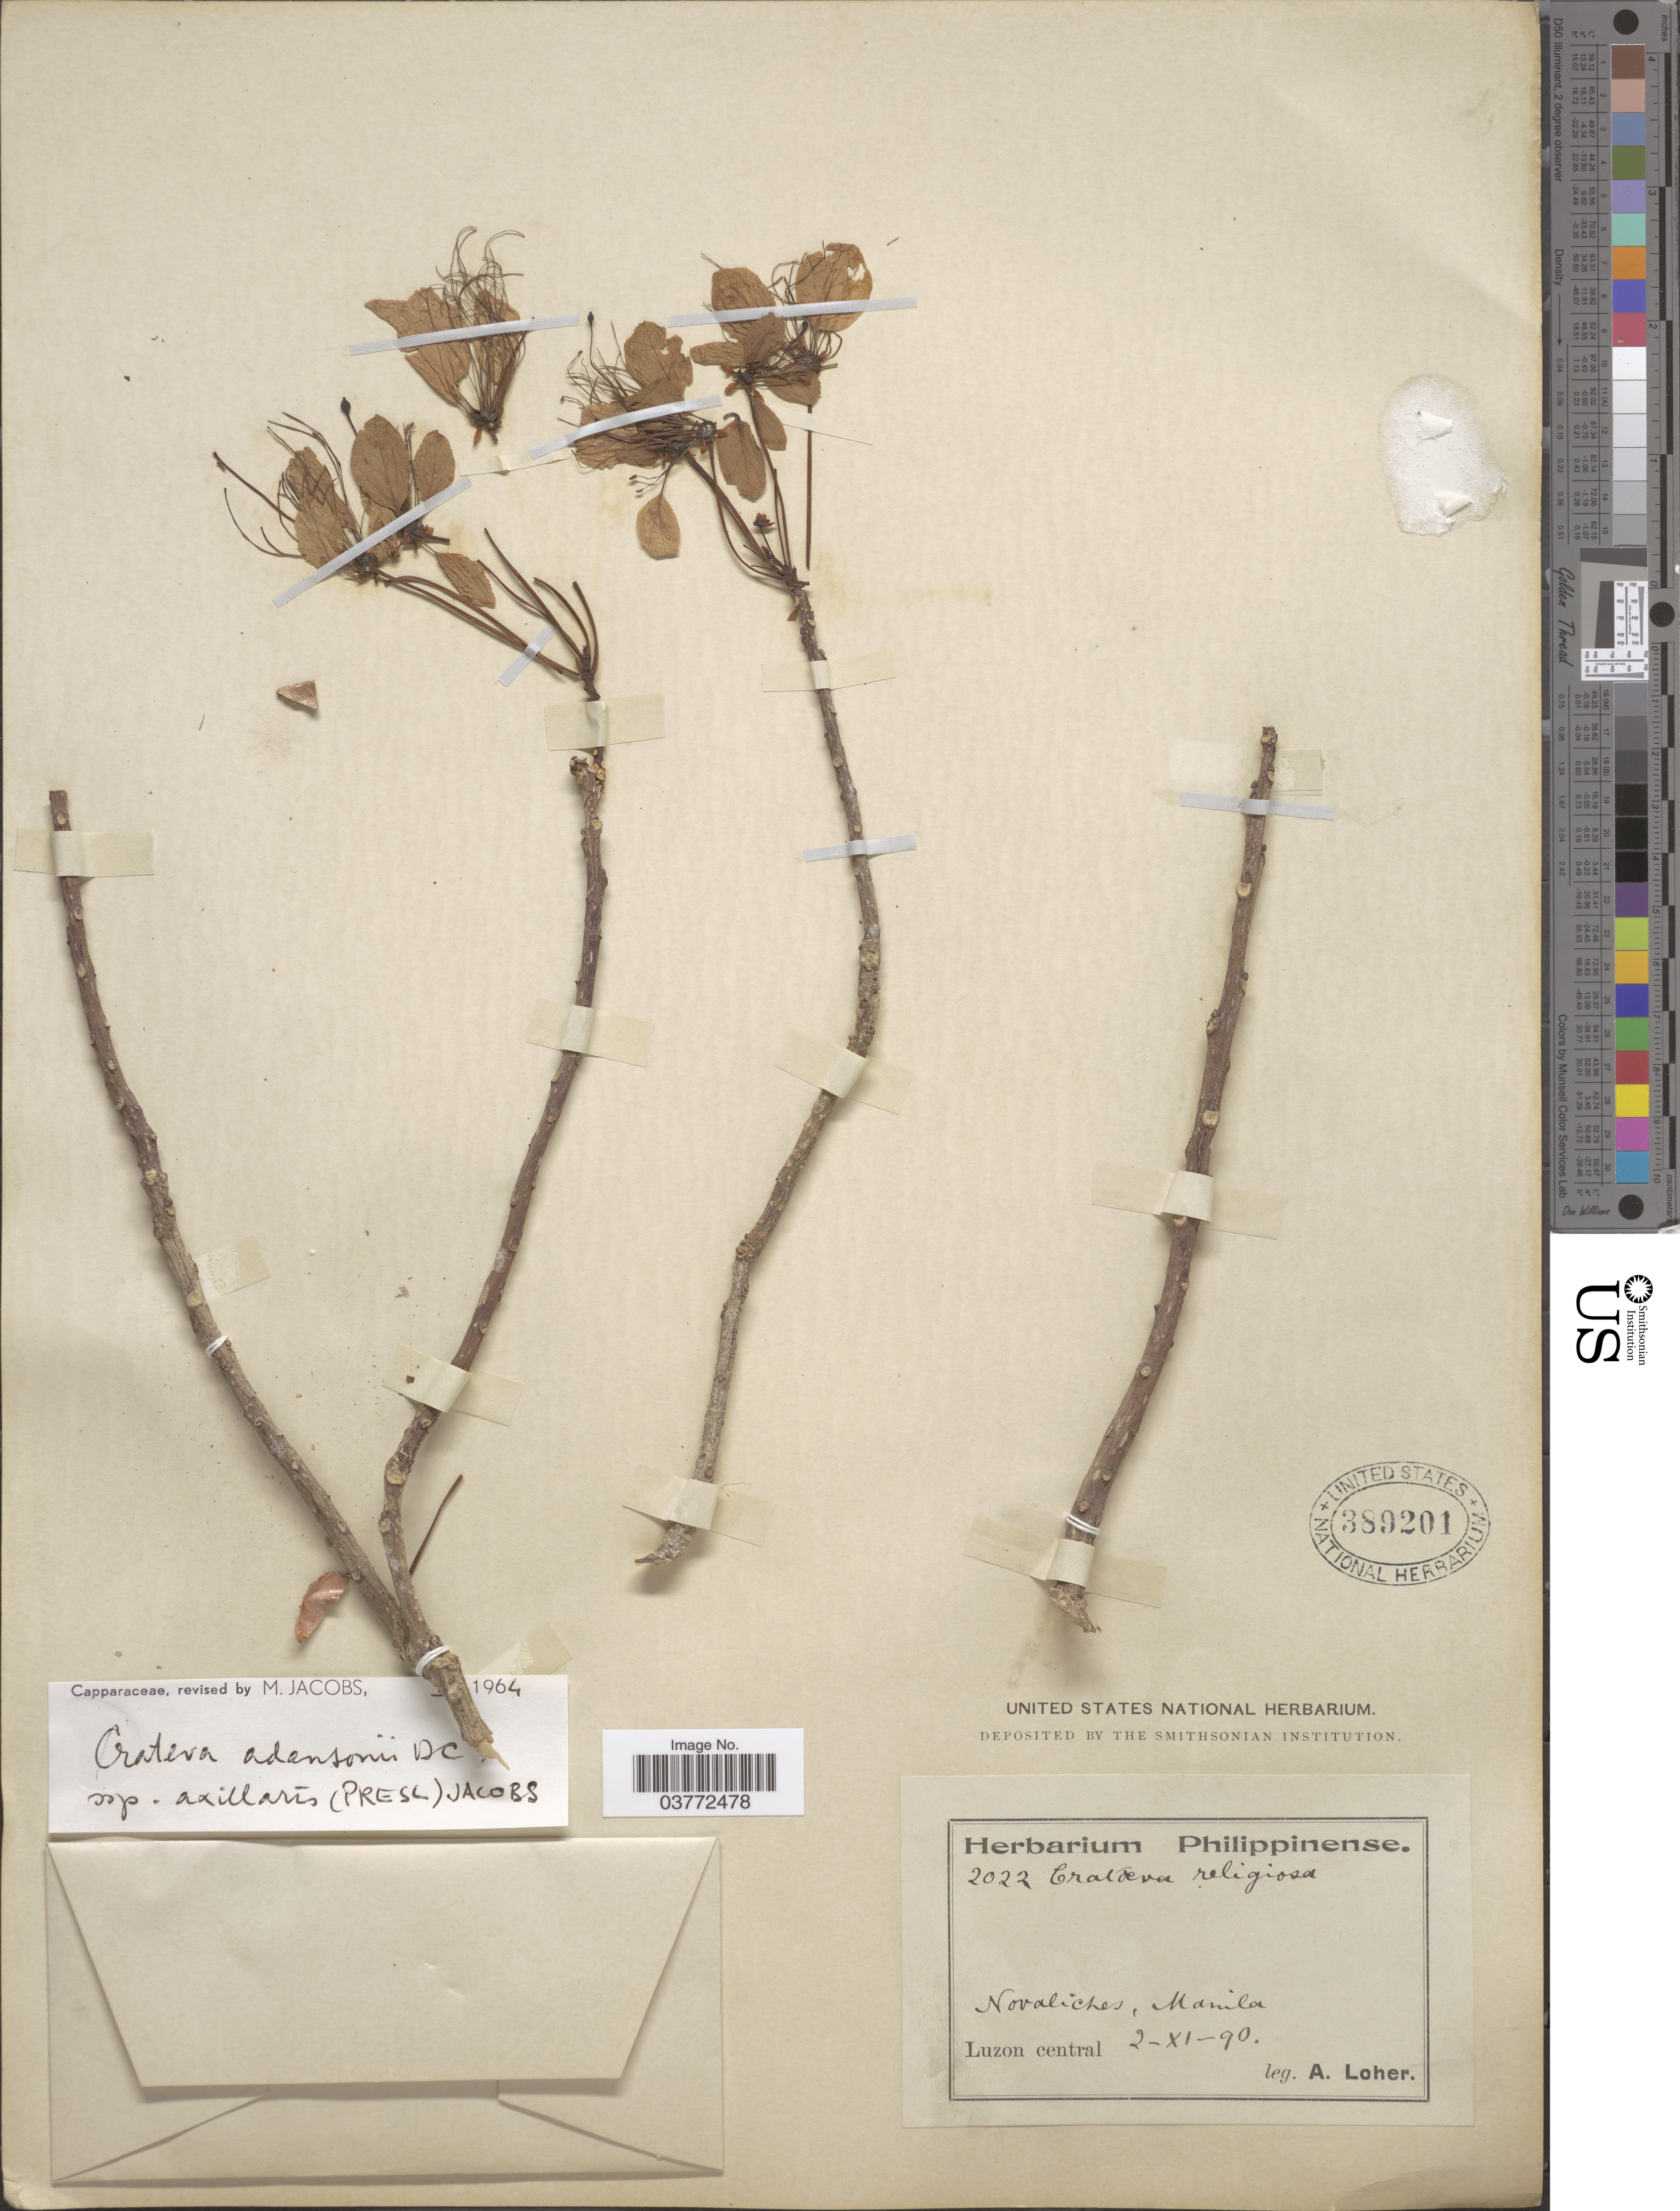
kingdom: Plantae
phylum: Tracheophyta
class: Magnoliopsida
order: Brassicales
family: Capparaceae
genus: Crateva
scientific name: Crateva adansonii subsp. axillaris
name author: (C. Presl) Jacobs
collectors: A. Loher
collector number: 2022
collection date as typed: Transcribed d/m/y: 2/11/90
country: Philippines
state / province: Central Luzon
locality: Novaliches, Manila. Luzon central.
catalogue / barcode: US 389201